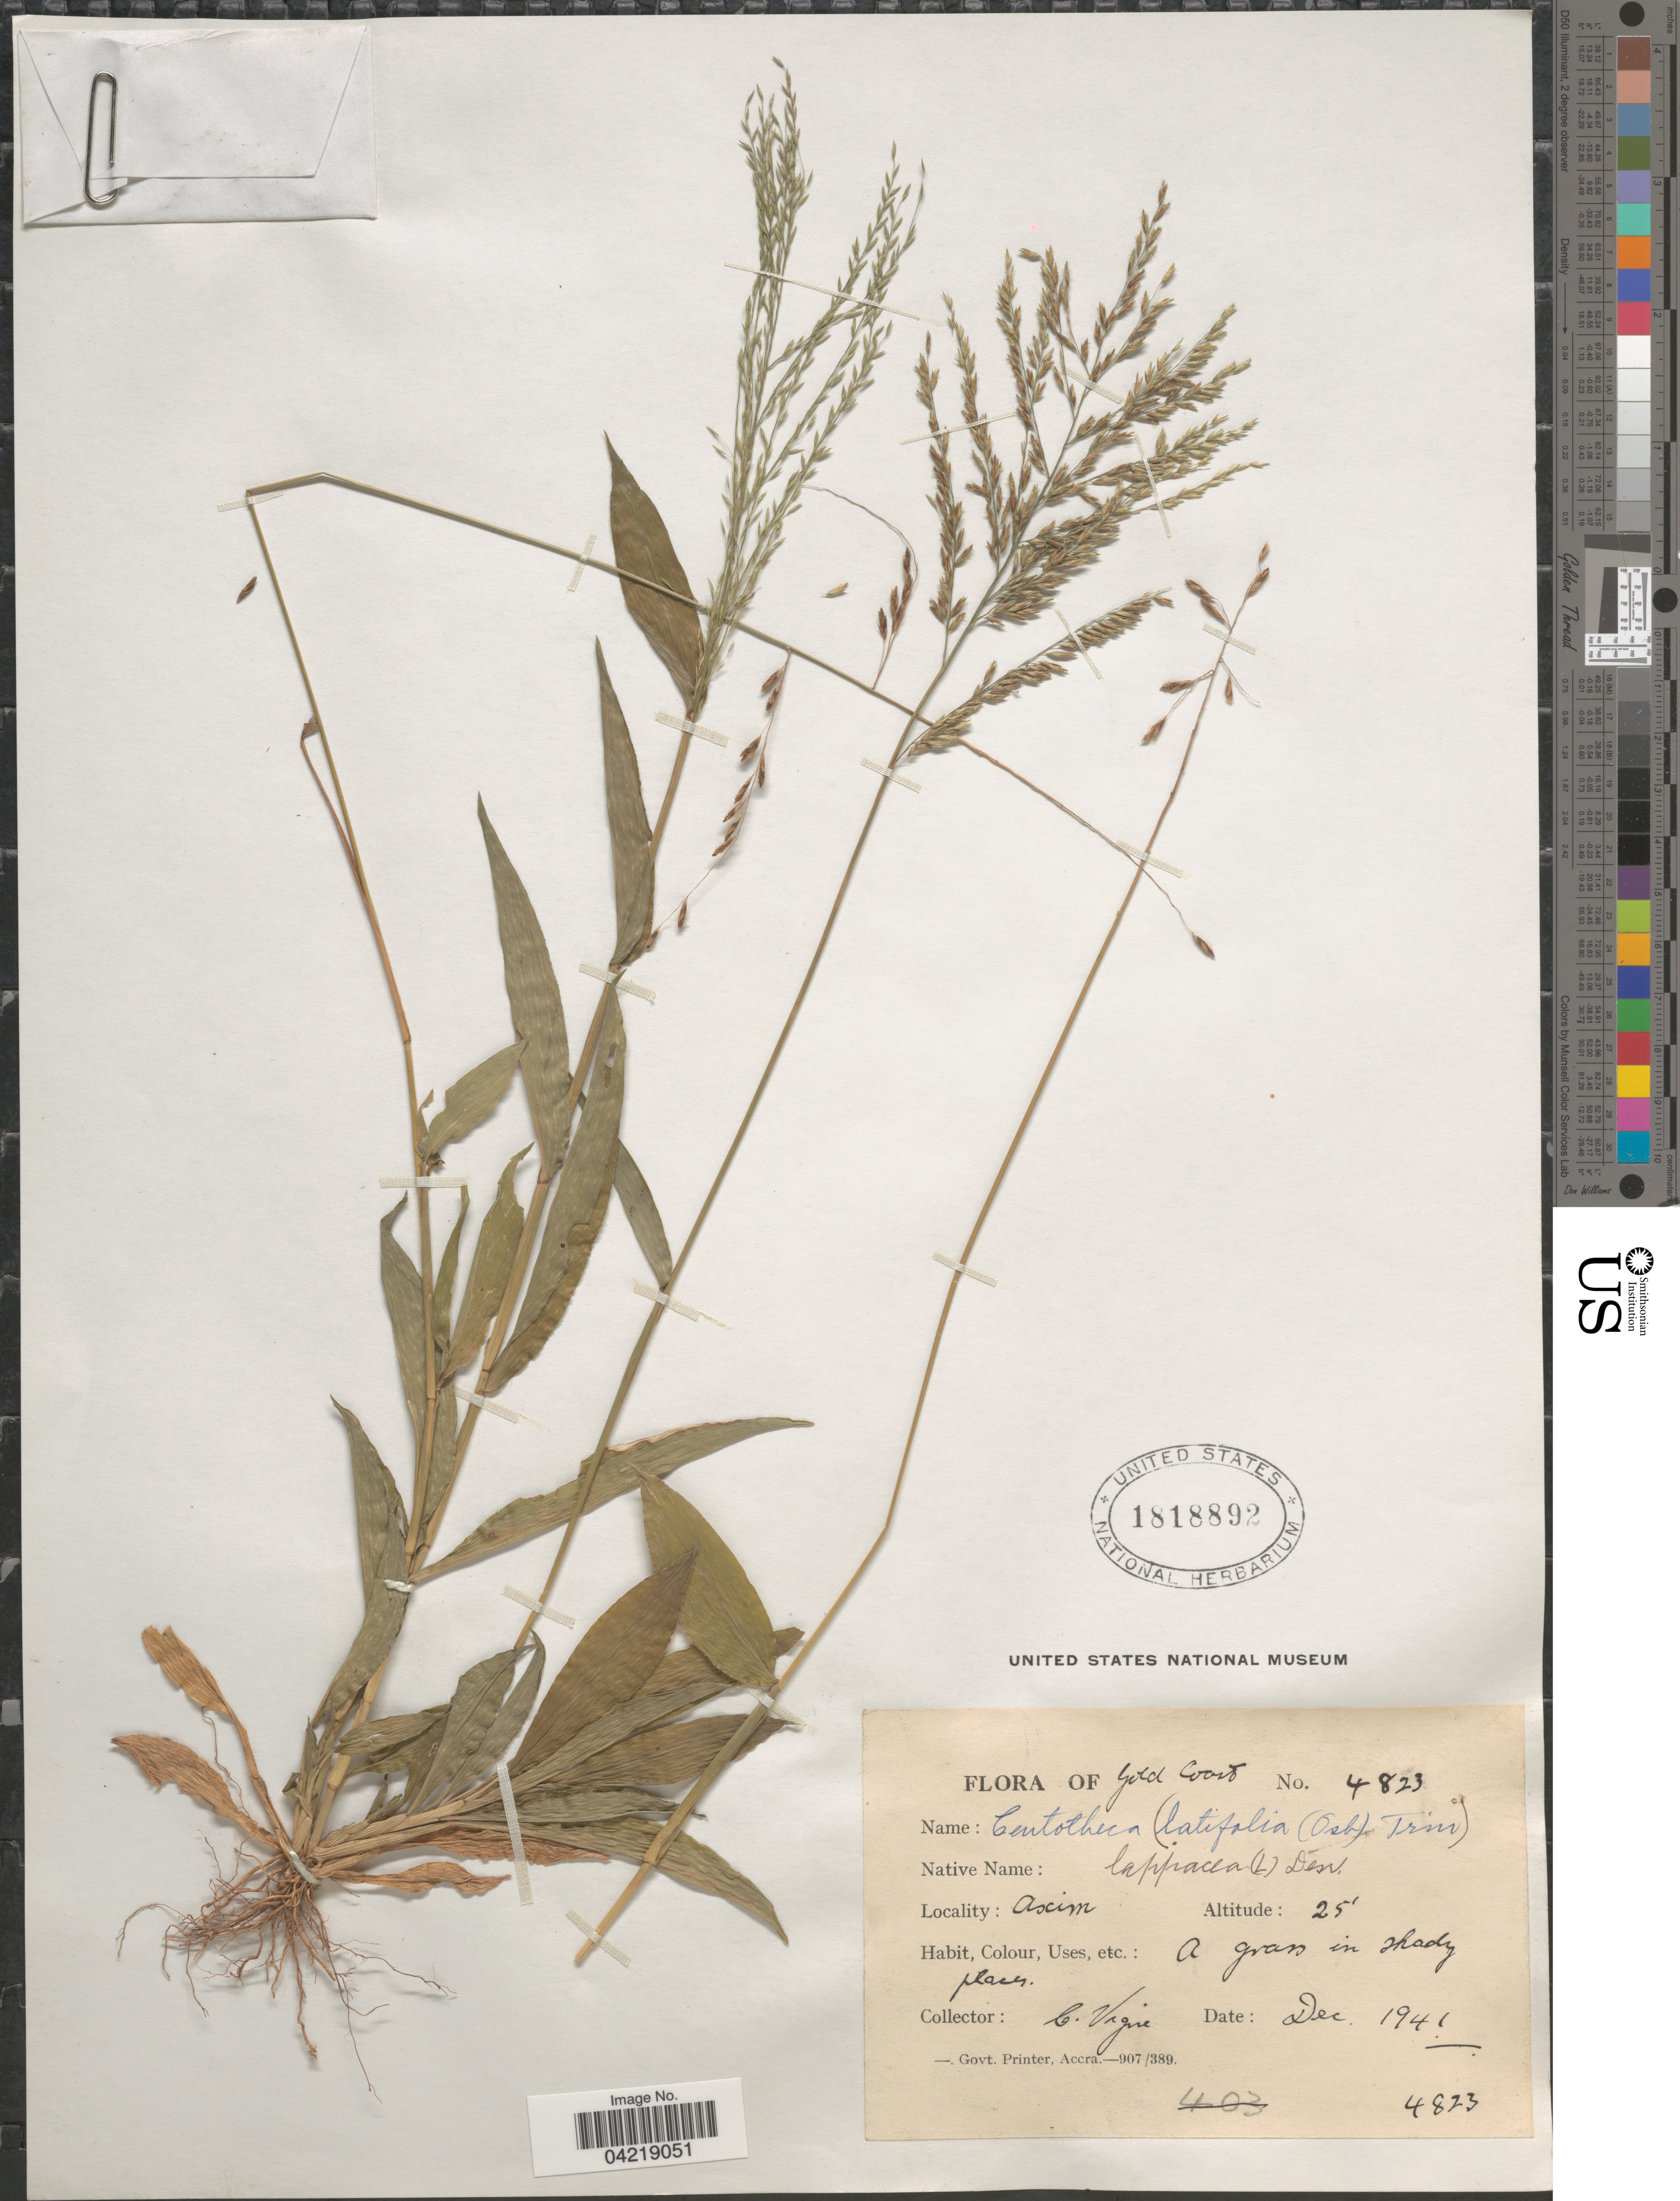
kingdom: Plantae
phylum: Tracheophyta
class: Liliopsida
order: Poales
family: Poaceae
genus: Centotheca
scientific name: Centotheca lappacea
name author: (L.) Desv.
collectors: C. Vigne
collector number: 4823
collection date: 1941-12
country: Ghana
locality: Gold Coast. Axim.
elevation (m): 8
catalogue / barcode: US 1818892